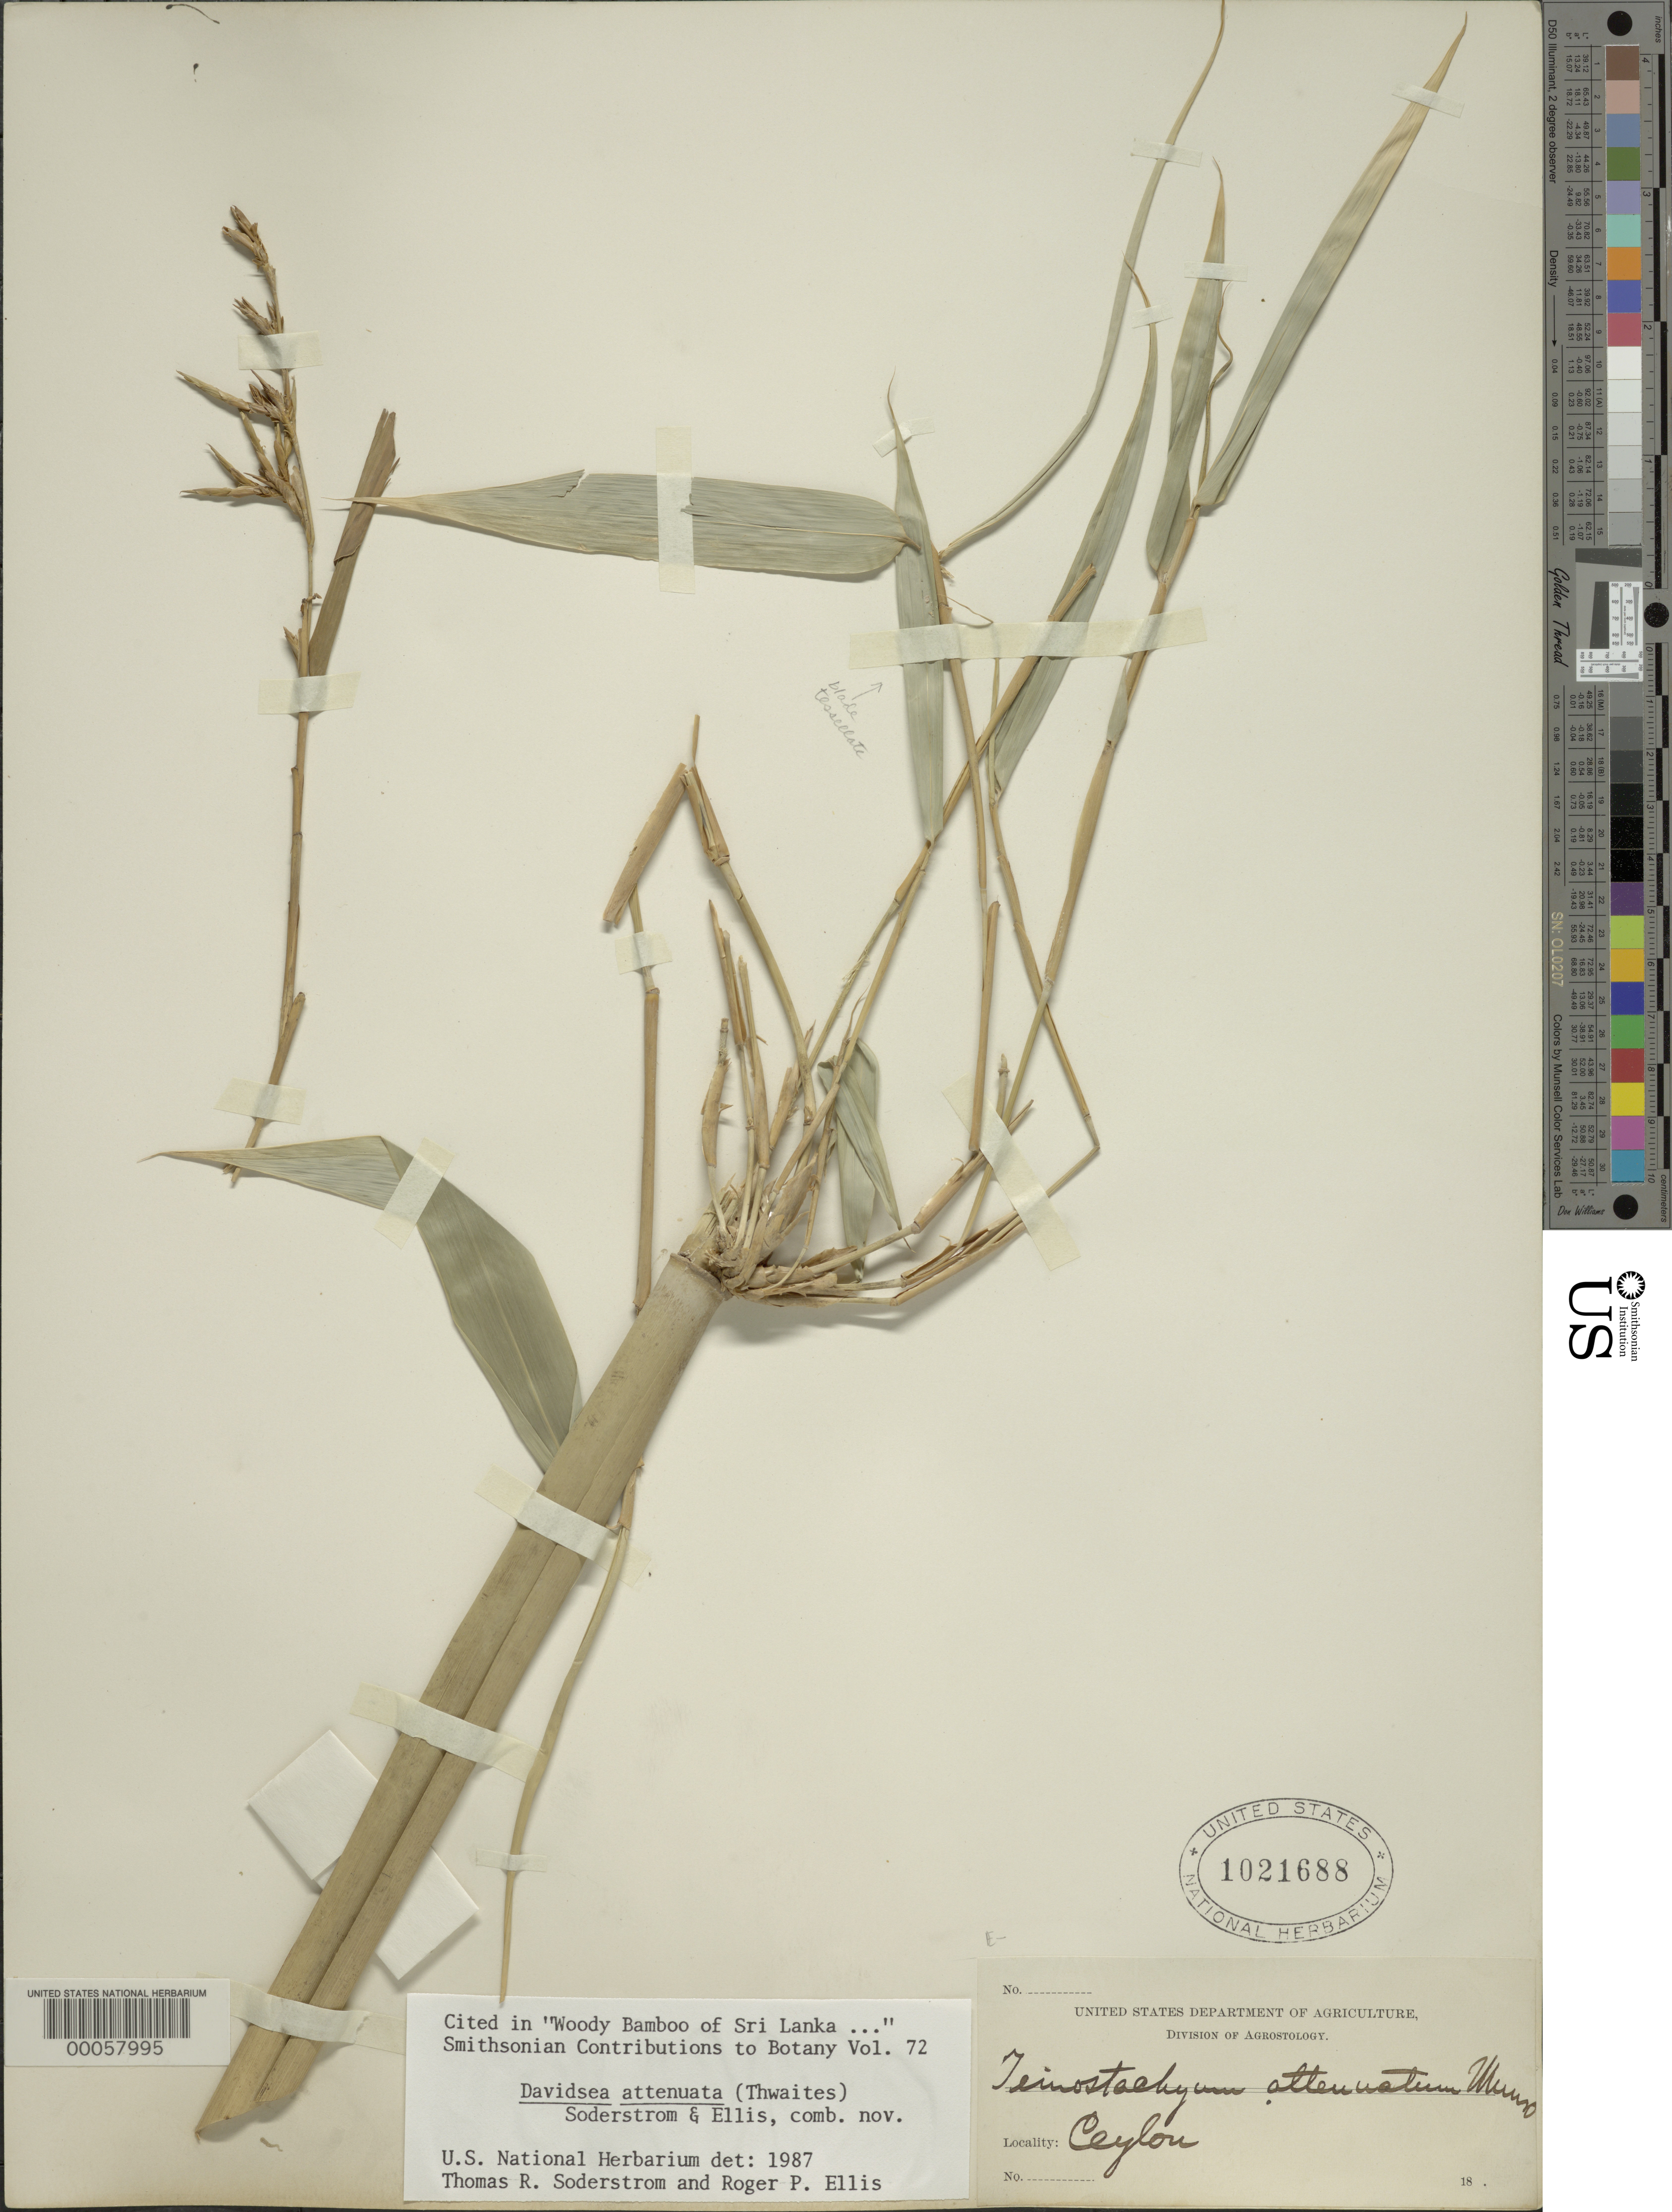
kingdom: Plantae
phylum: Tracheophyta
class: Liliopsida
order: Poales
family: Poaceae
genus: Davidsea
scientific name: Davidsea attenuata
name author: (Thwaites) Soderstr. & R.P. Ellis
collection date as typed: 18--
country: Sri Lanka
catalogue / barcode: US 1021688